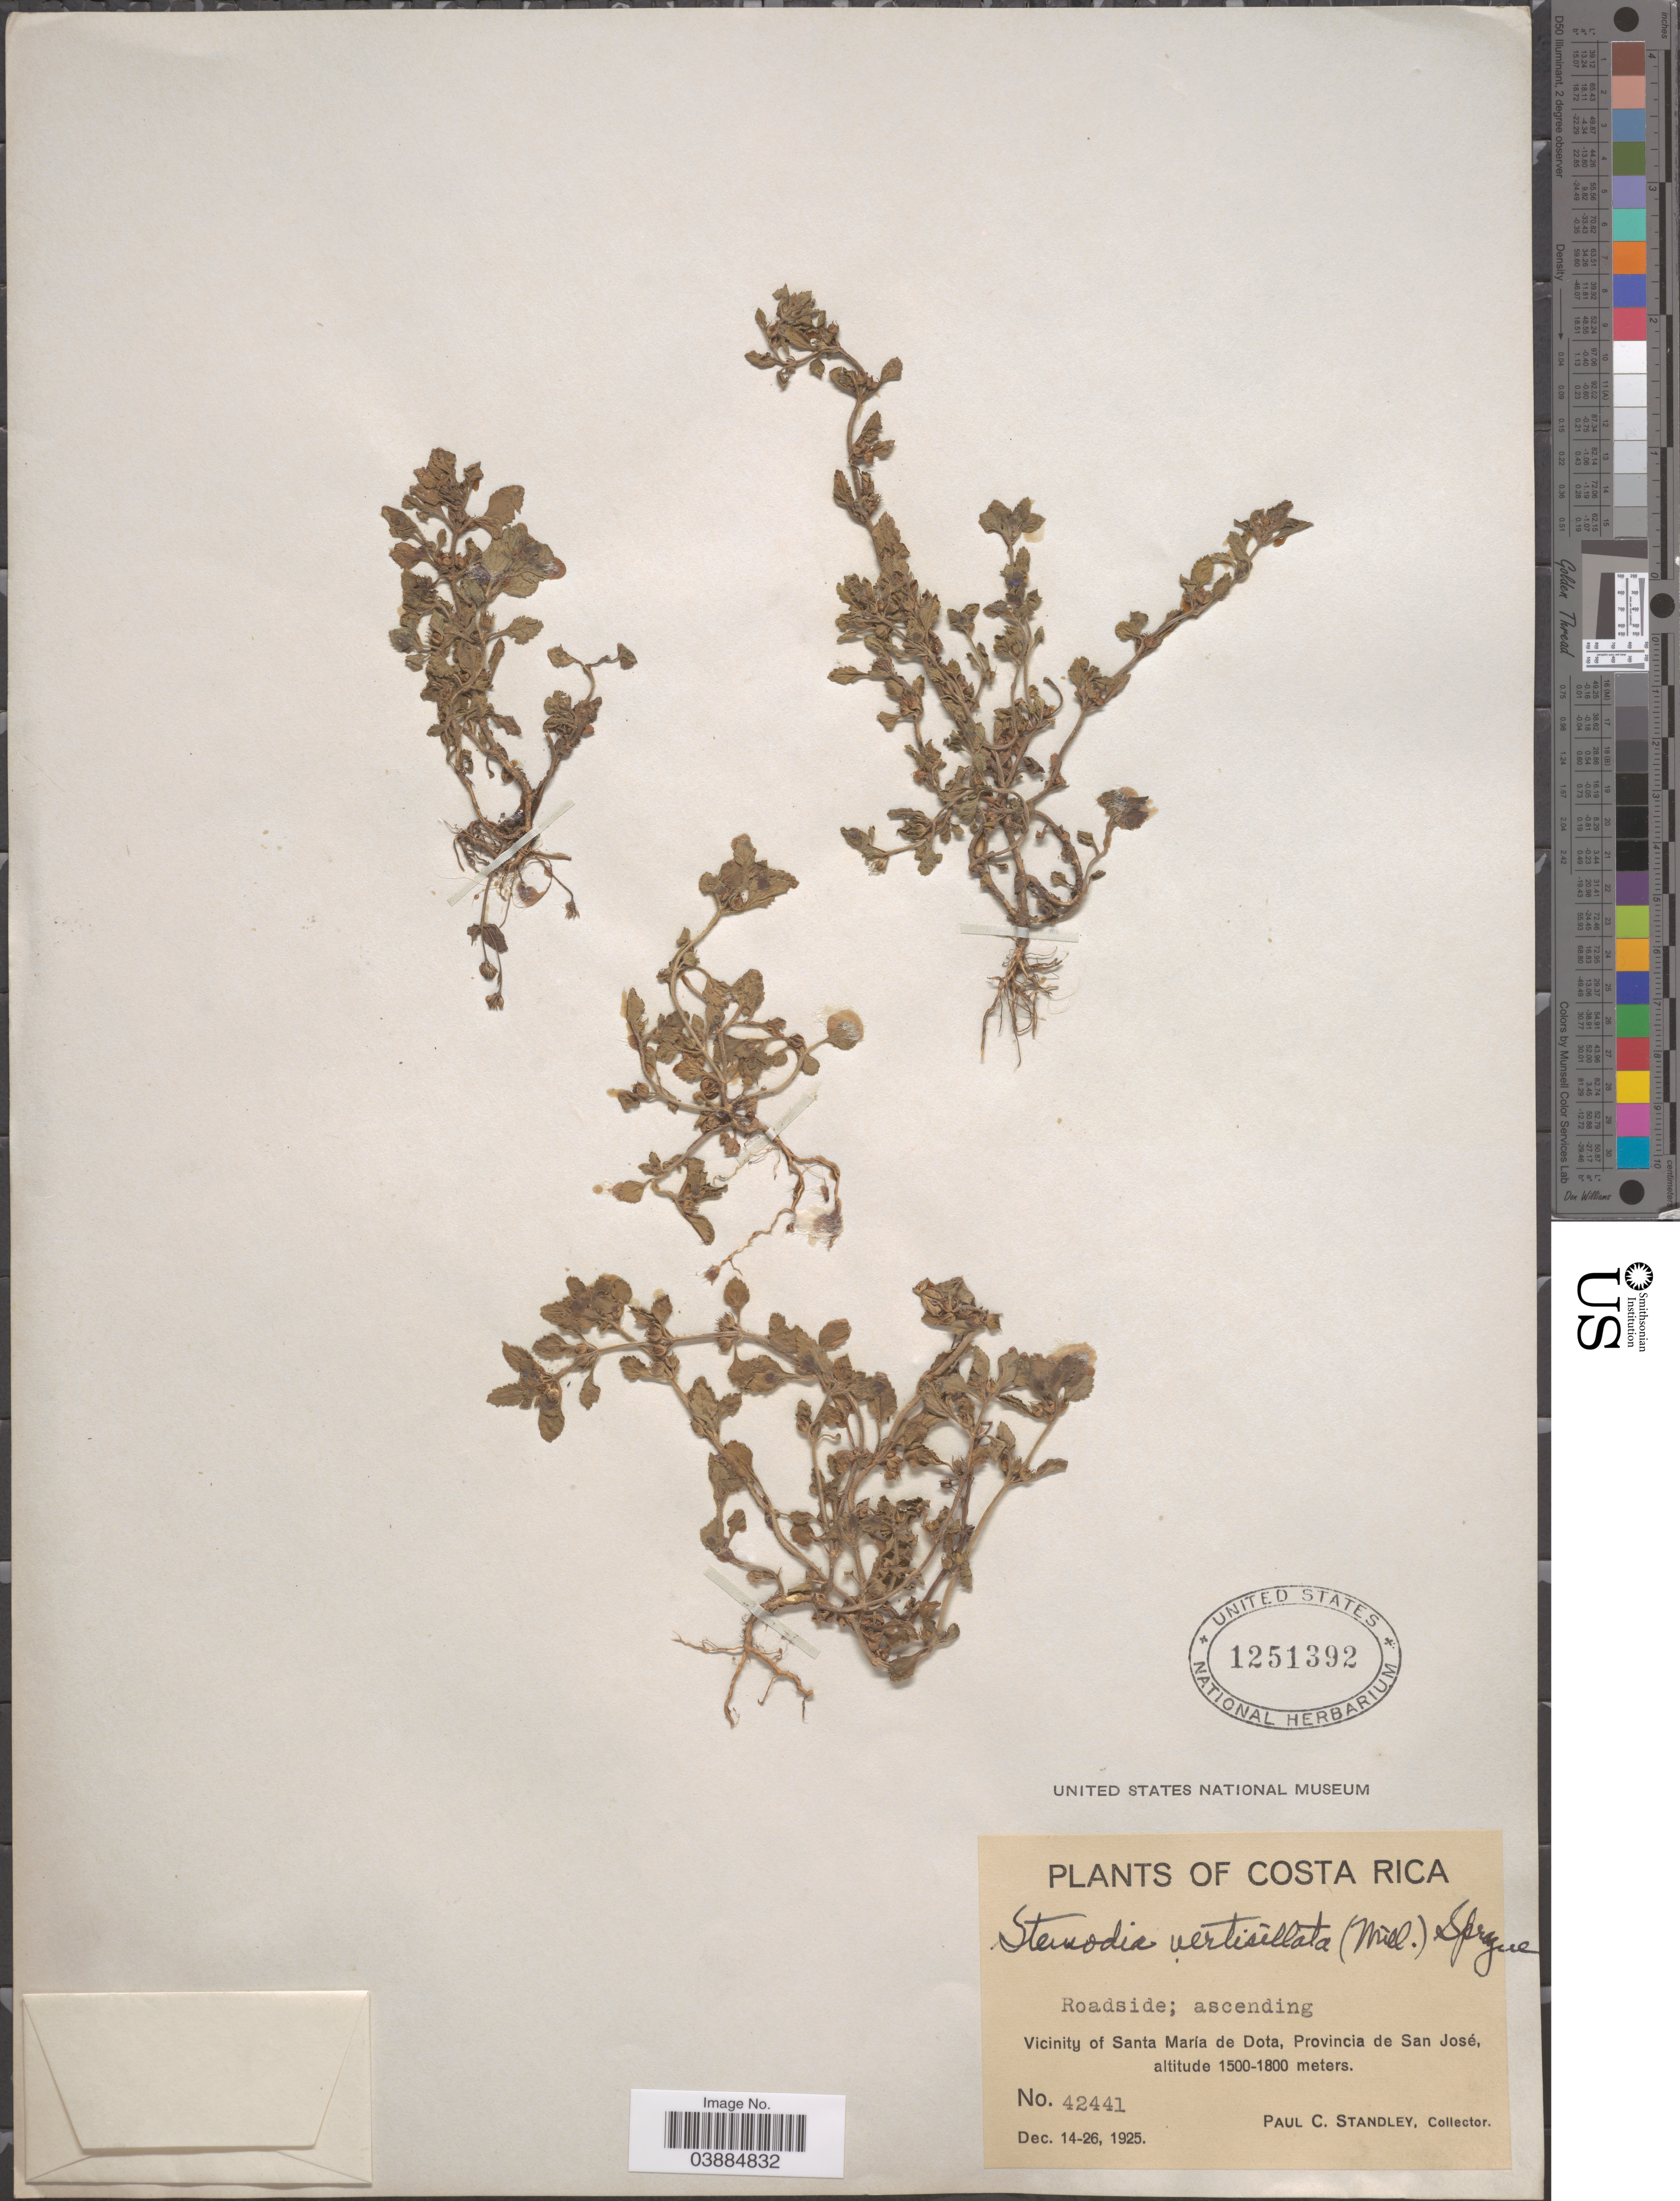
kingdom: Plantae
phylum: Tracheophyta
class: Magnoliopsida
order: Lamiales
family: Plantaginaceae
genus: Stemodia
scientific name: Stemodia verticillata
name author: (Mill.) Hassl.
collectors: P. C. Standley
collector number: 42441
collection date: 1925-12-14/1925-12-26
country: Costa Rica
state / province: San José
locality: Vicinity of Santa Maria de Dota.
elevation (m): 1500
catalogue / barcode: US 1251392